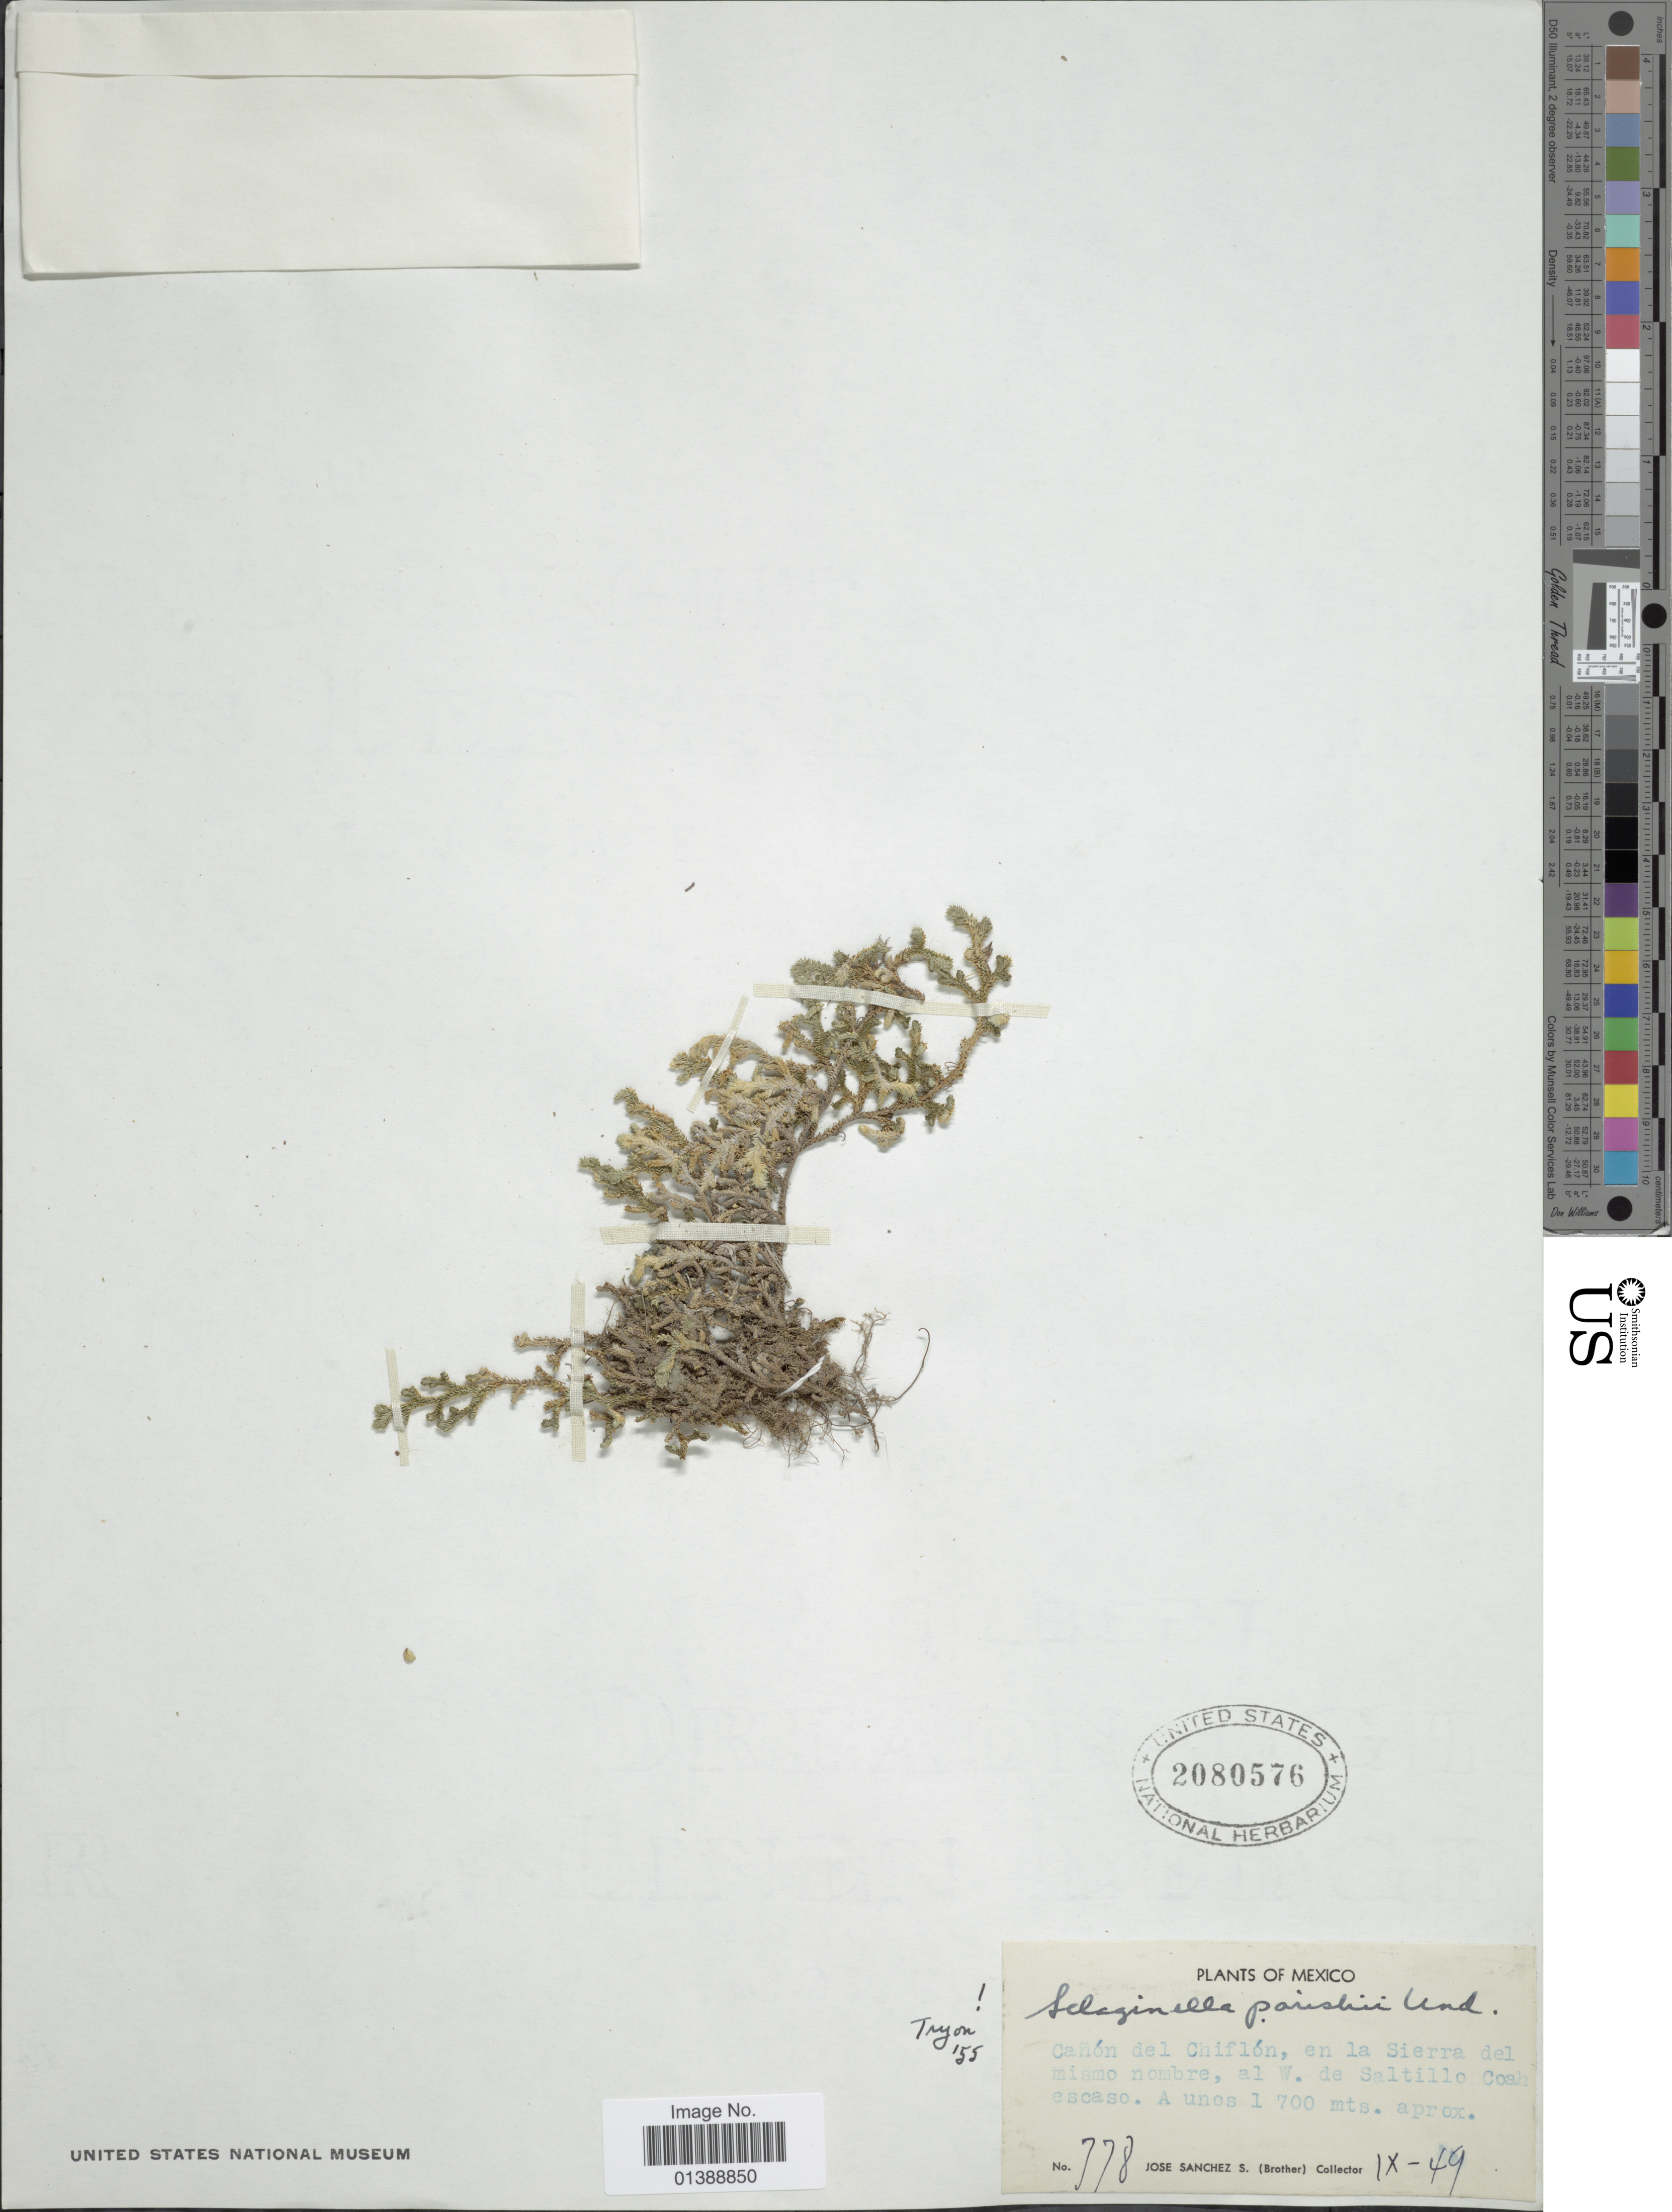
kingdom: Plantae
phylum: Tracheophyta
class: Lycopodiopsida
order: Selaginellales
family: Selaginellaceae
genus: Selaginella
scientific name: Selaginella parishii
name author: Underw.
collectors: J. Sanchez S.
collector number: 778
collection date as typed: Transcribed d/m/y: /9/49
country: Mexico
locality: Canón del Chifló, en la Sierra del mismo nombre, al W. de Saltillo Coah escaso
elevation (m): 1700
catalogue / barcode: US 2080576